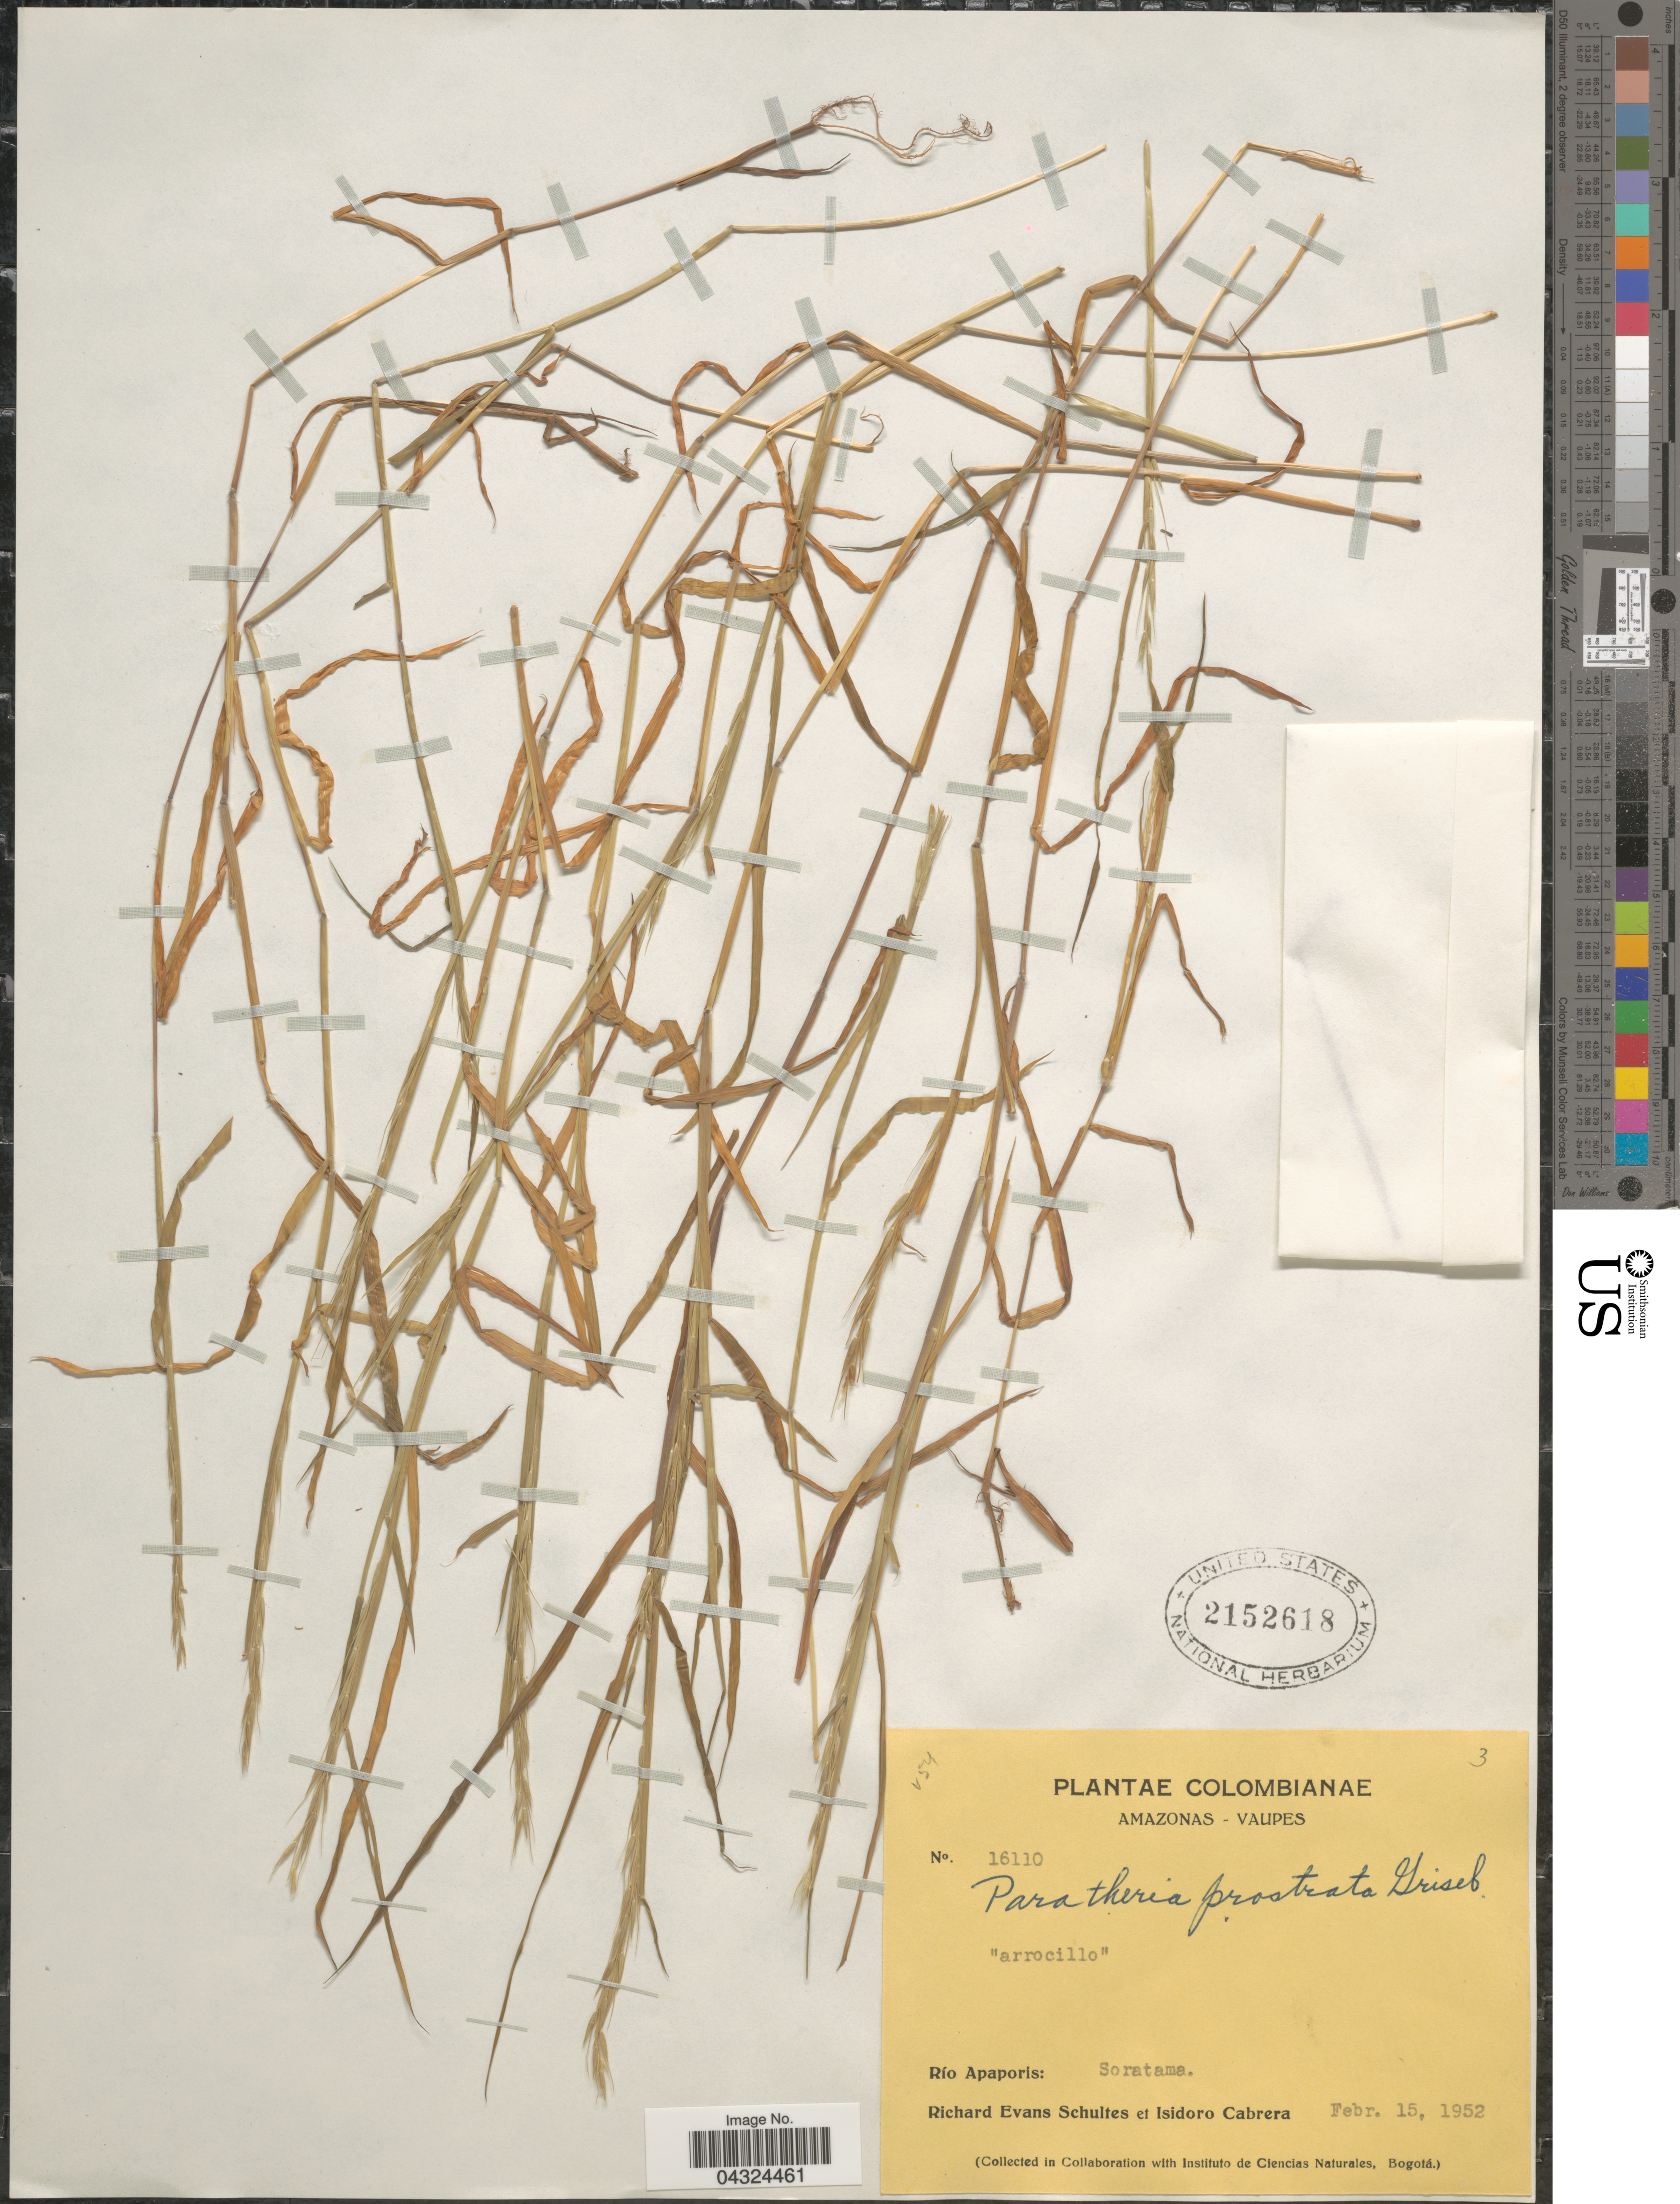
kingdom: Plantae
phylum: Tracheophyta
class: Liliopsida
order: Poales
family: Poaceae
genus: Paratheria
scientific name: Paratheria prostrata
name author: Griseb.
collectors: R. E. Schultes & I. Cabrera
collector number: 16110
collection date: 1952-02-15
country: Colombia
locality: Amazonas - Vaupes. Río Apaporis: Soratama.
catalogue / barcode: US 2152618